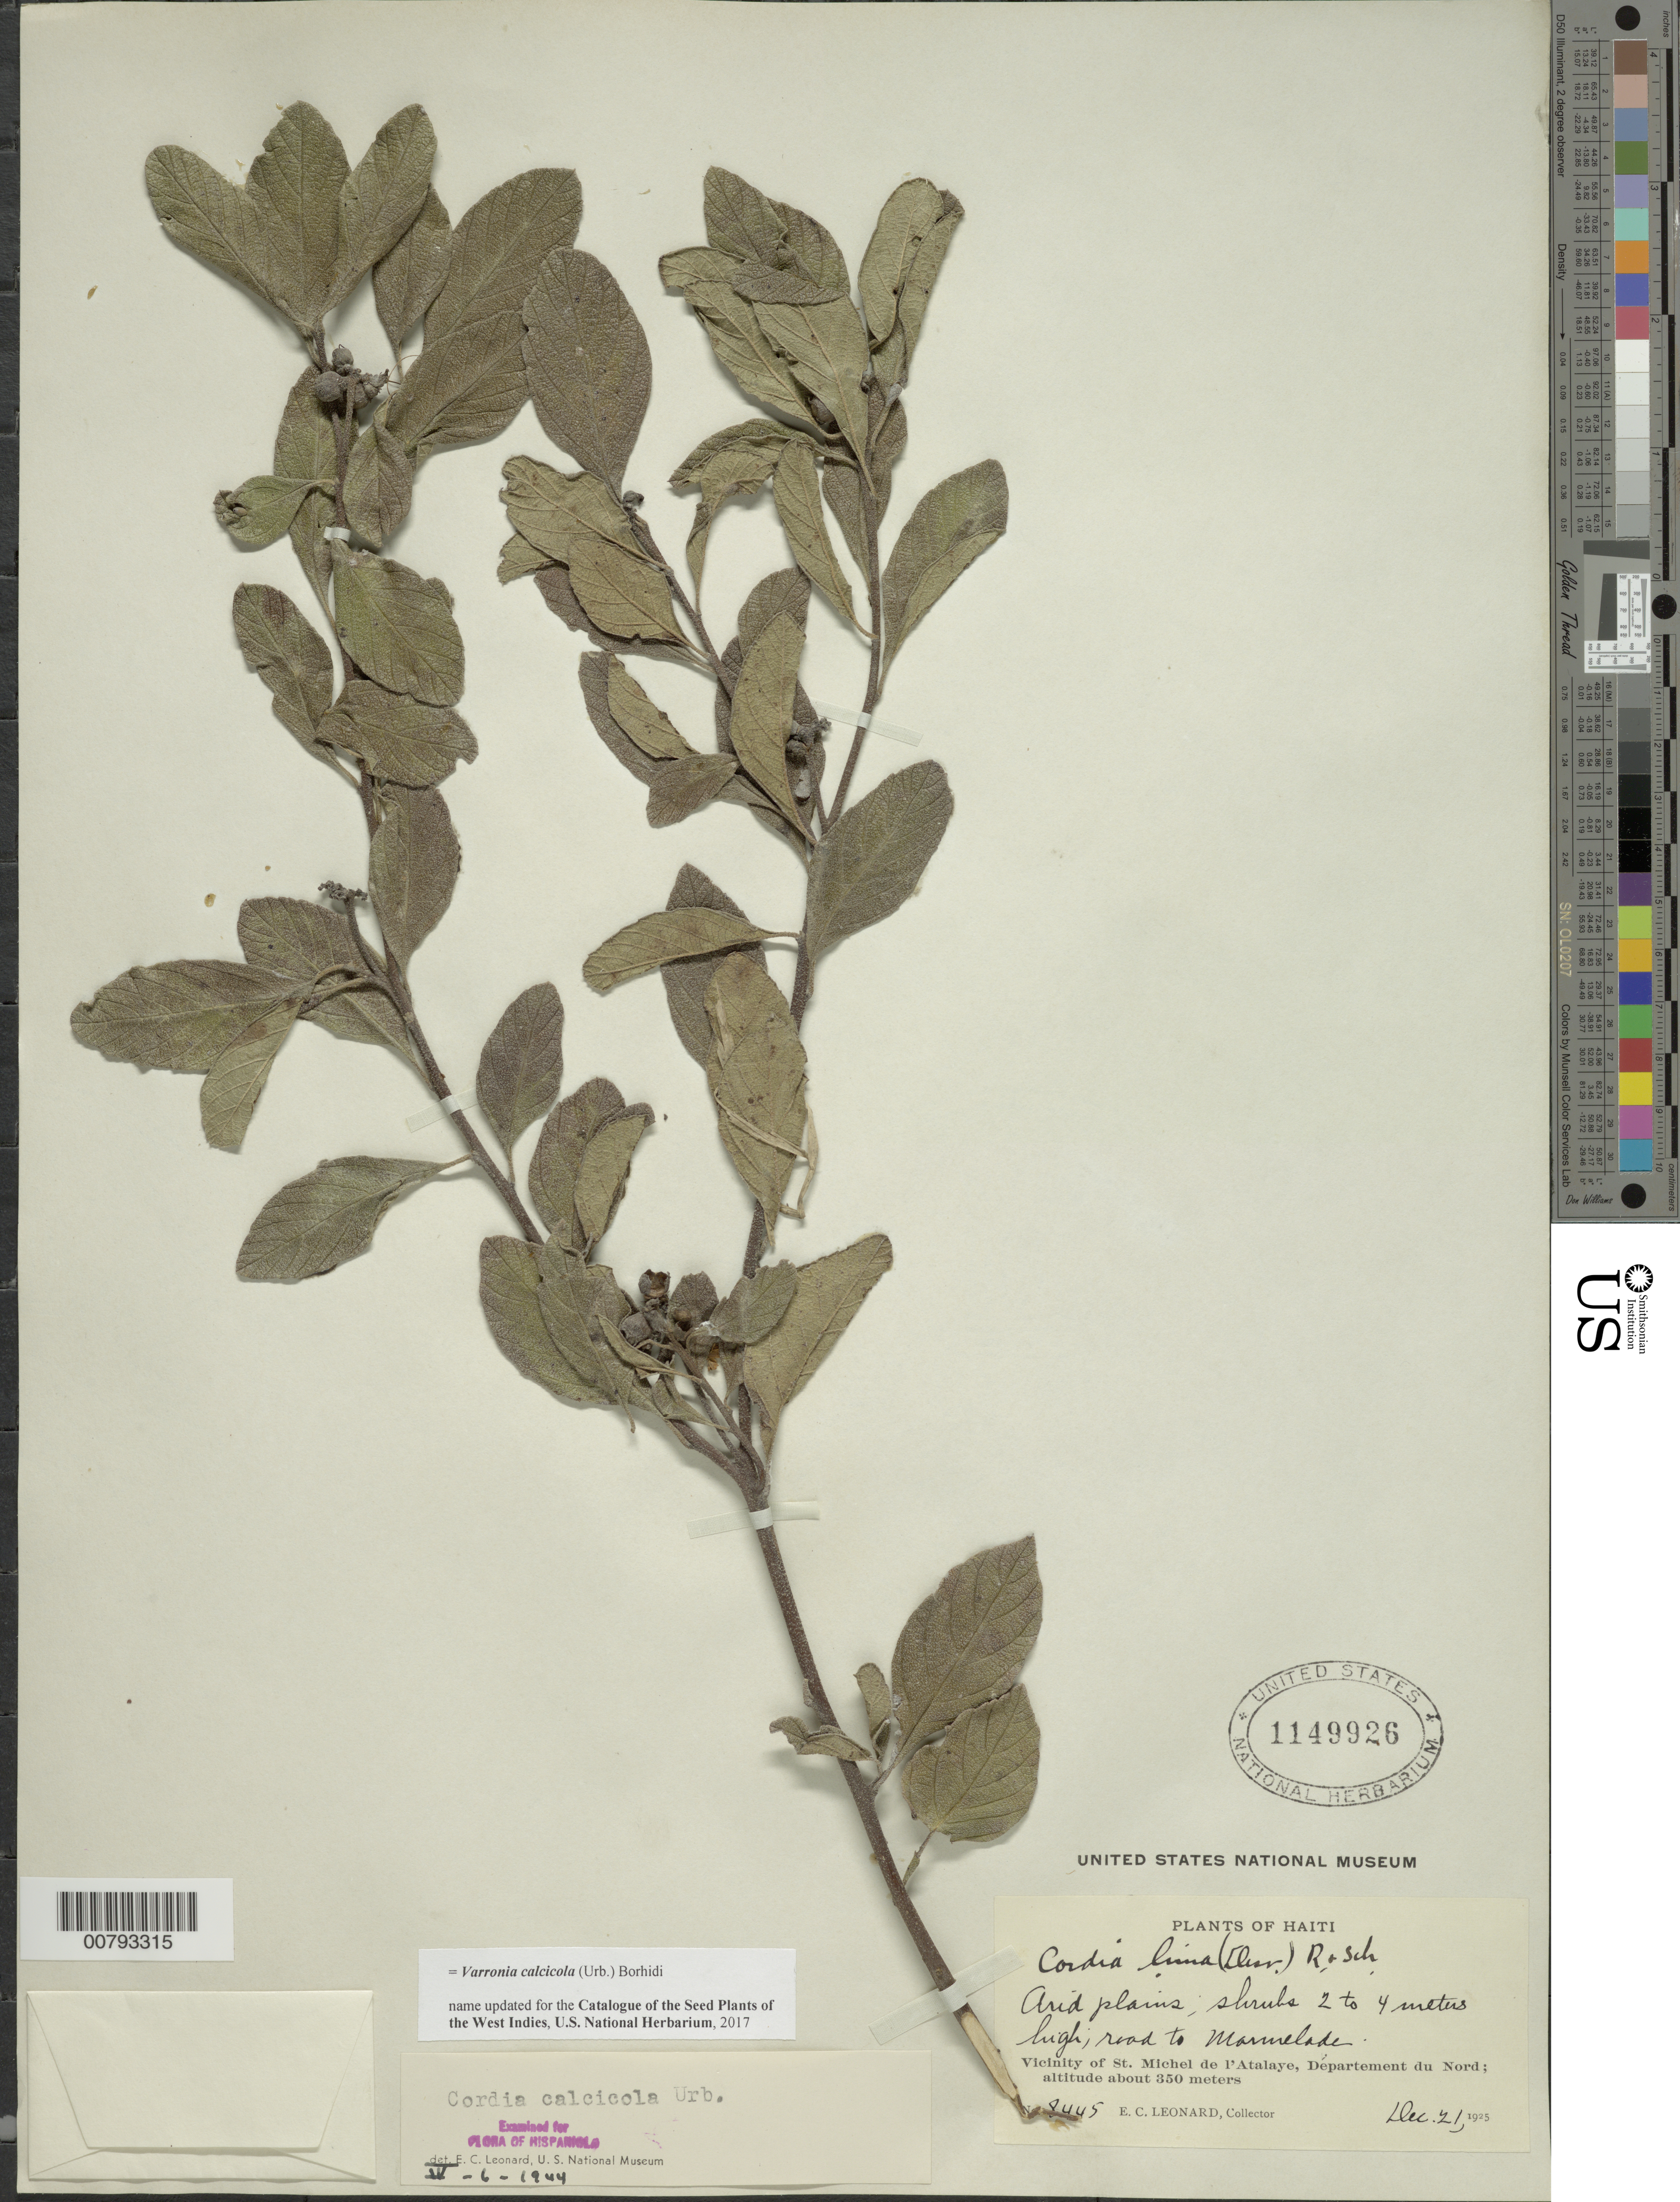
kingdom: Plantae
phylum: Tracheophyta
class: Magnoliopsida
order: Boraginales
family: Cordiaceae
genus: Varronia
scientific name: Varronia calcicola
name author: (Urb.) Borhidi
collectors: E. C. Leonard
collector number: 8445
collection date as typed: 21 Dec 1925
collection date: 1925-12-21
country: Haiti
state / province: Nord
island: Hispaniola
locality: Vicinity of St. Michel de l'Atalaye, road to Marmelade.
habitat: Arid plains.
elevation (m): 350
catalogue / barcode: US 1149926